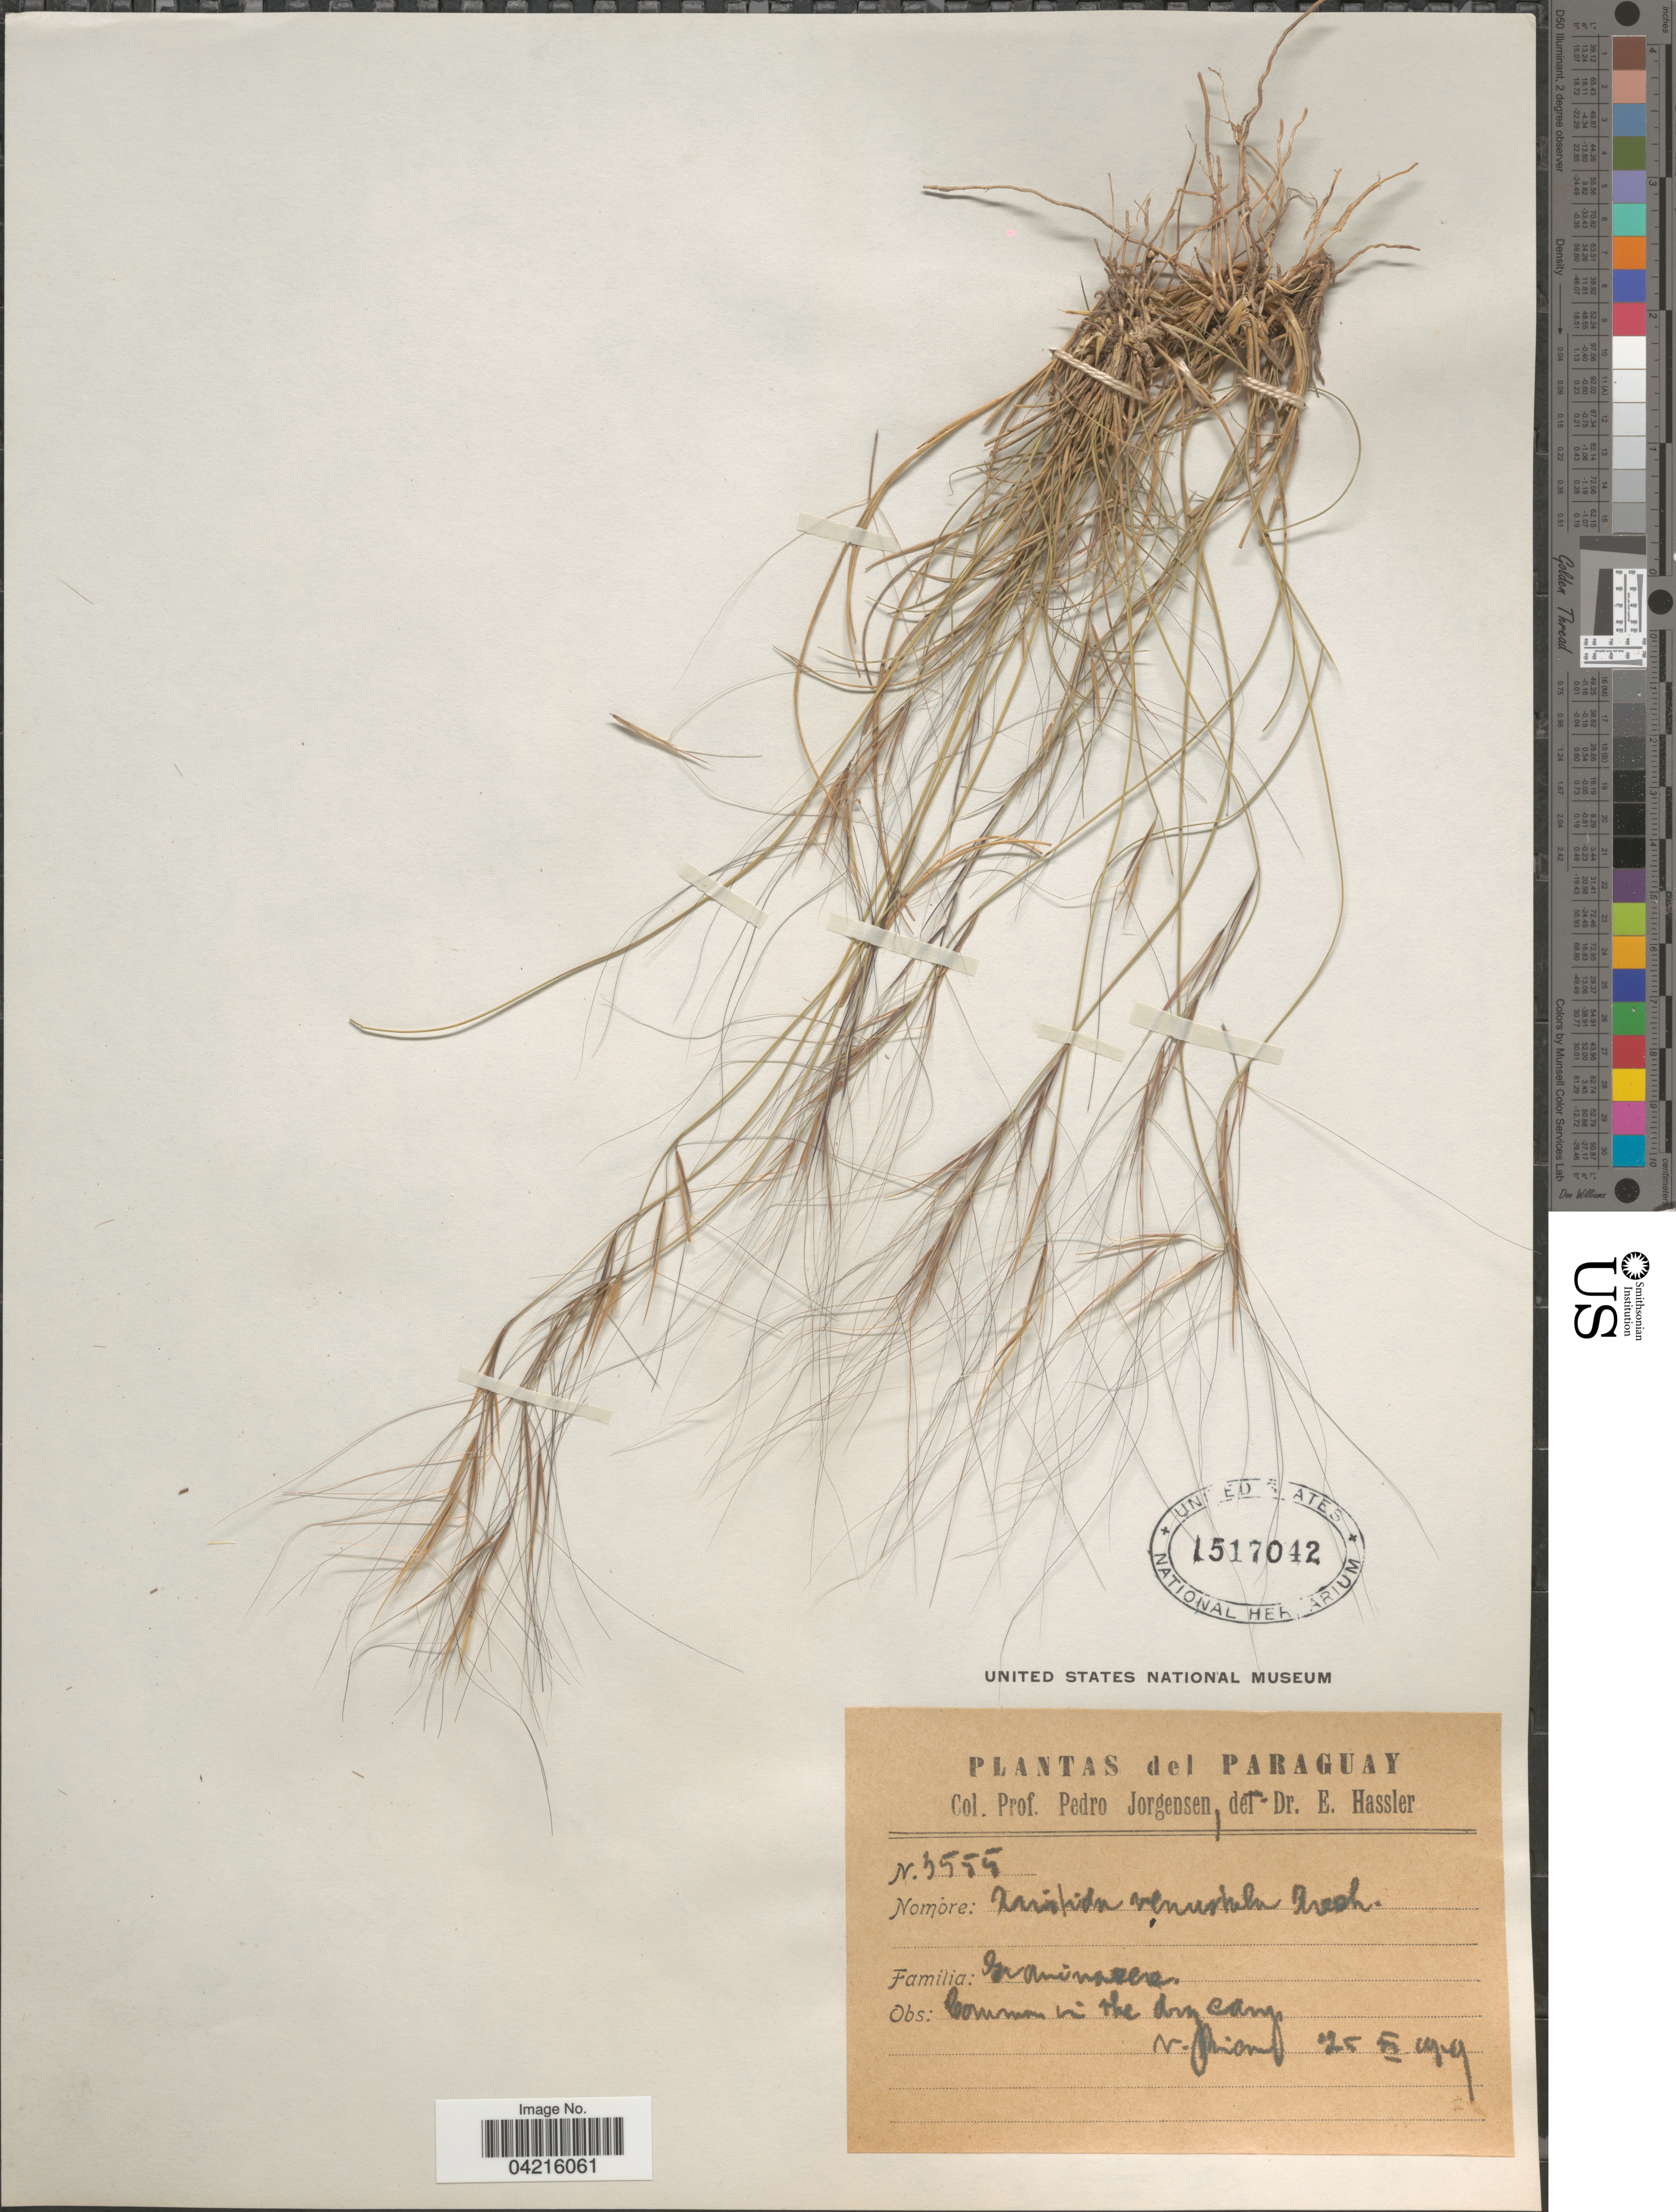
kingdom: Plantae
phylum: Tracheophyta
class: Liliopsida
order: Poales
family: Poaceae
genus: Aristida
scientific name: Aristida venustula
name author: Arechav.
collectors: P. Jörgensen & E. Hassler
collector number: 3555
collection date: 1919-11-25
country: Paraguay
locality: In the dry camp.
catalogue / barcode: US 1517042